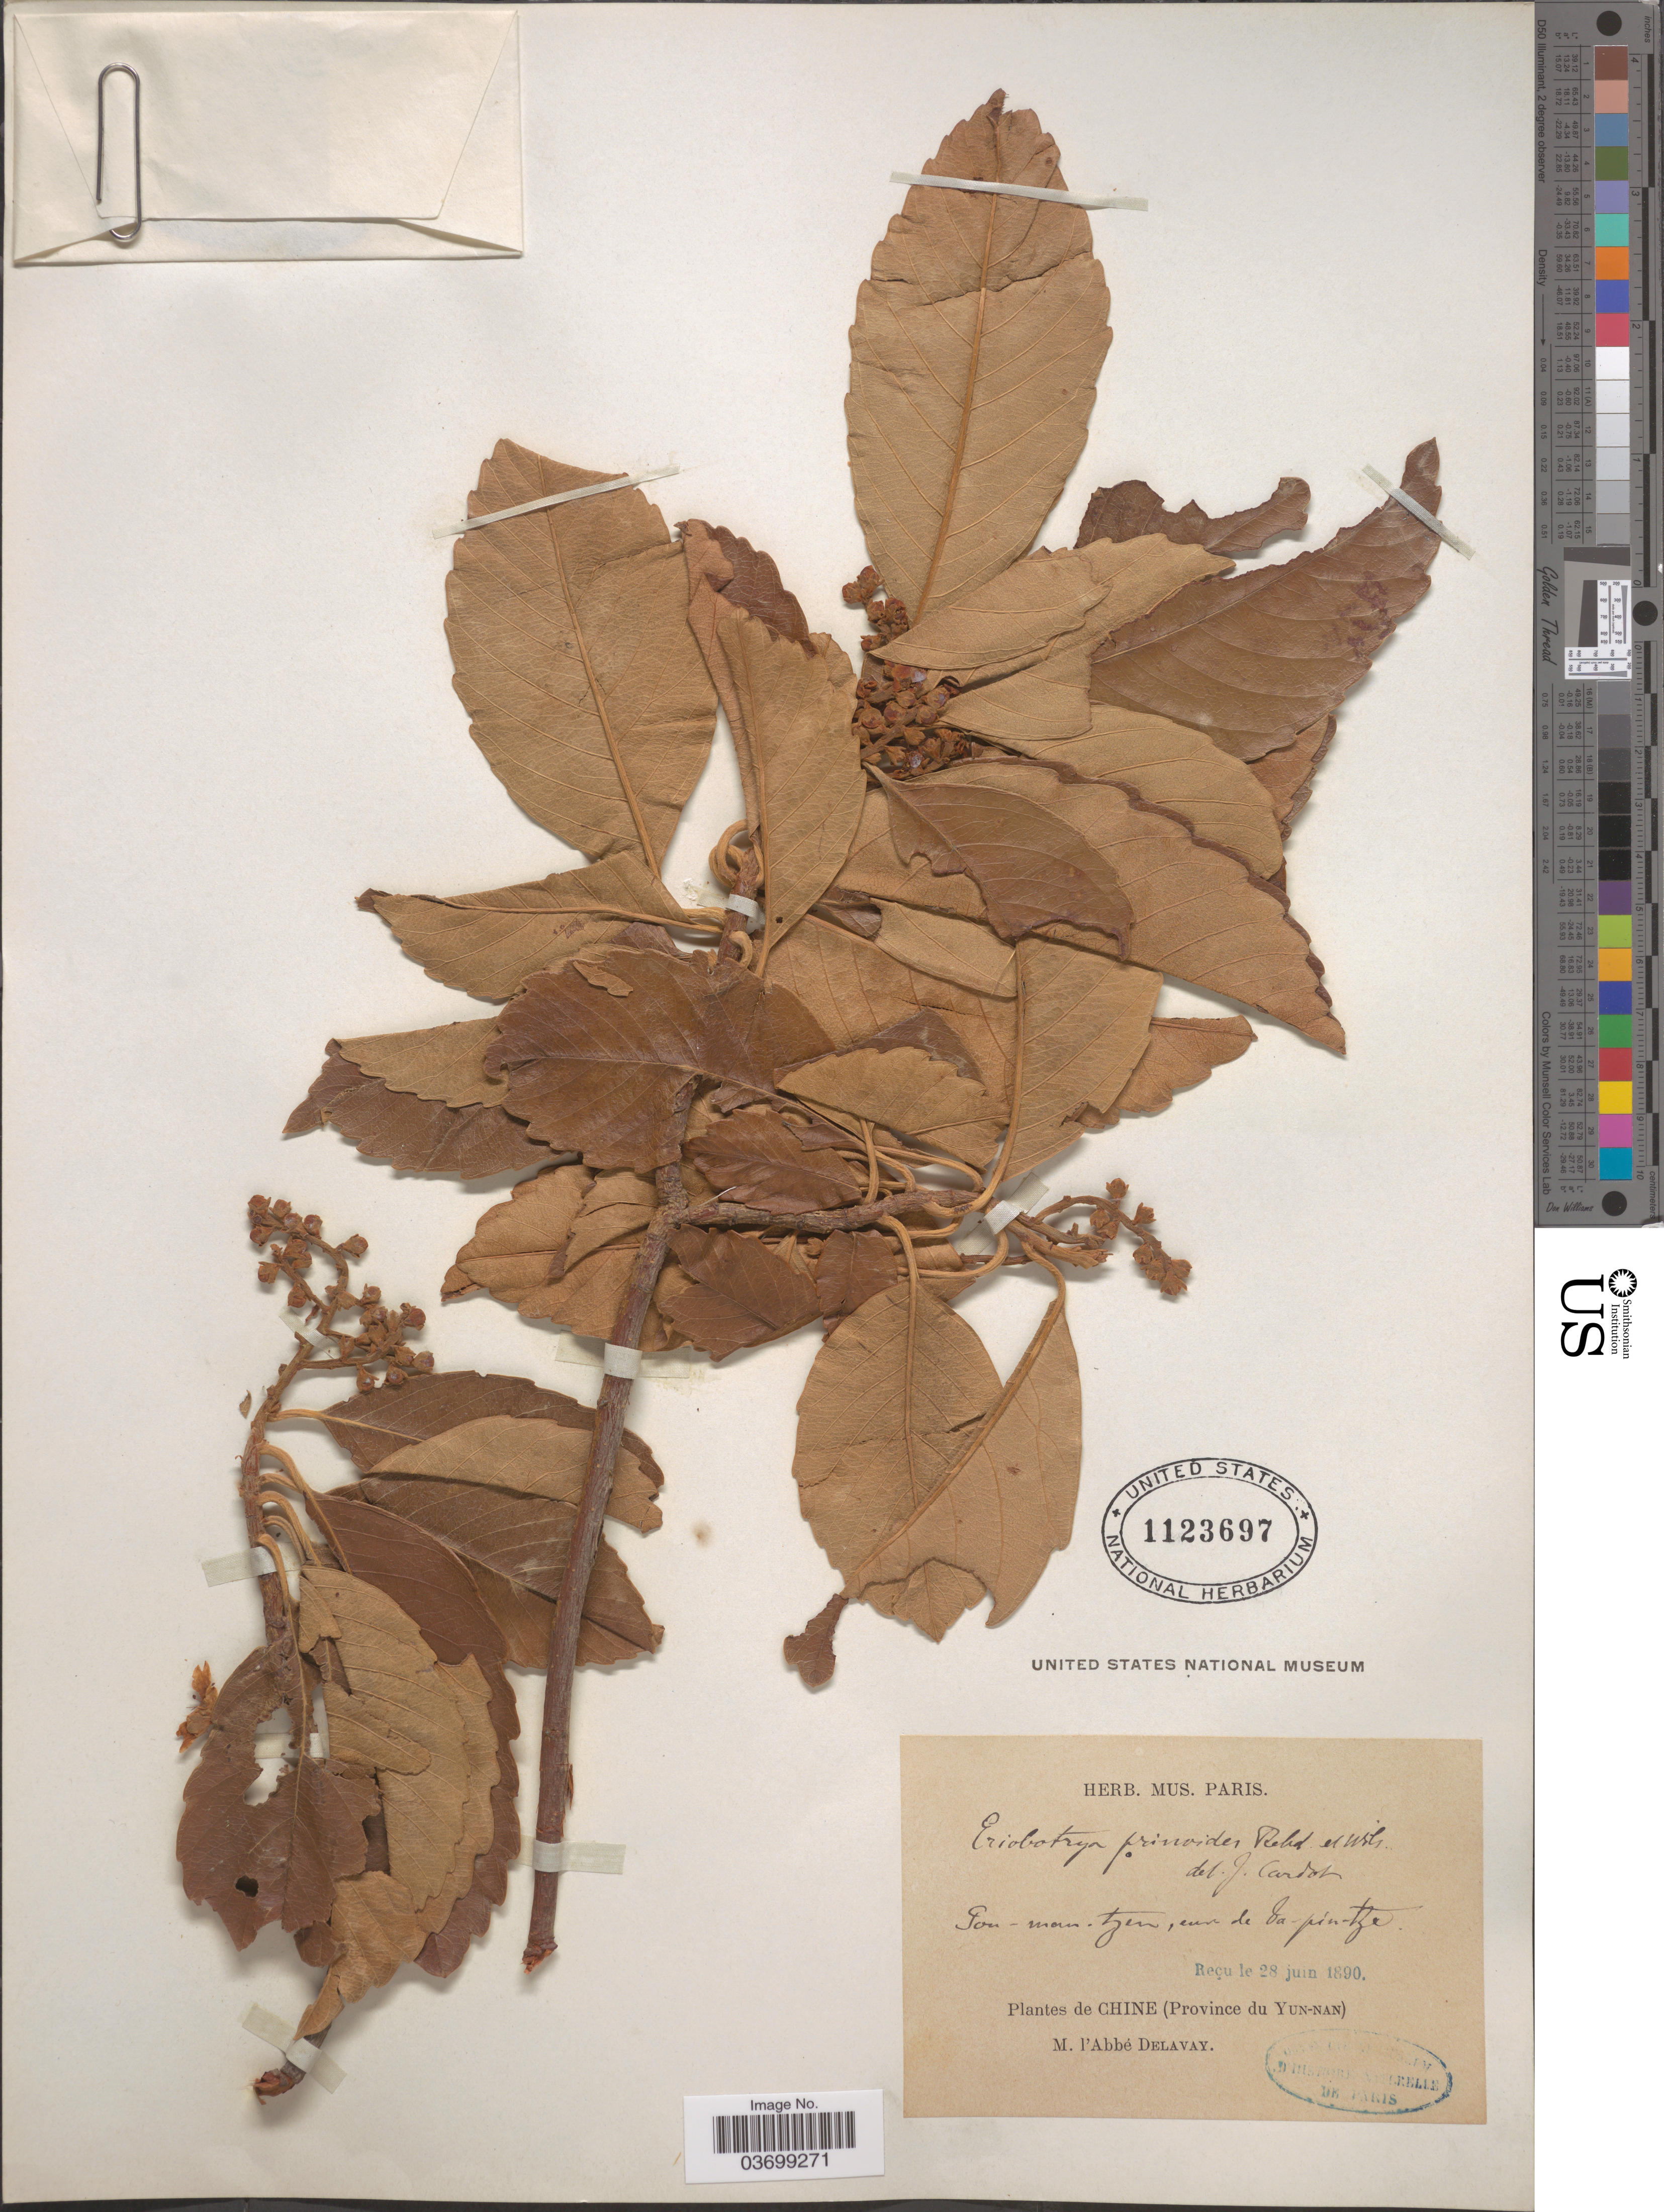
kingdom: Plantae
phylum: Tracheophyta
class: Magnoliopsida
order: Rosales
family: Rosaceae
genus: Rhaphiolepis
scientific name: Rhaphiolepis prinoides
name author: (Rehder & E.H. Wilson) B.B. Liu & J. Wen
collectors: P. Delavay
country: China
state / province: Yunnan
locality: Tou-marn-tzen, eun de Za-pin-tze. [interpreted] Province du Yun-Nan.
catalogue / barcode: US 1123697